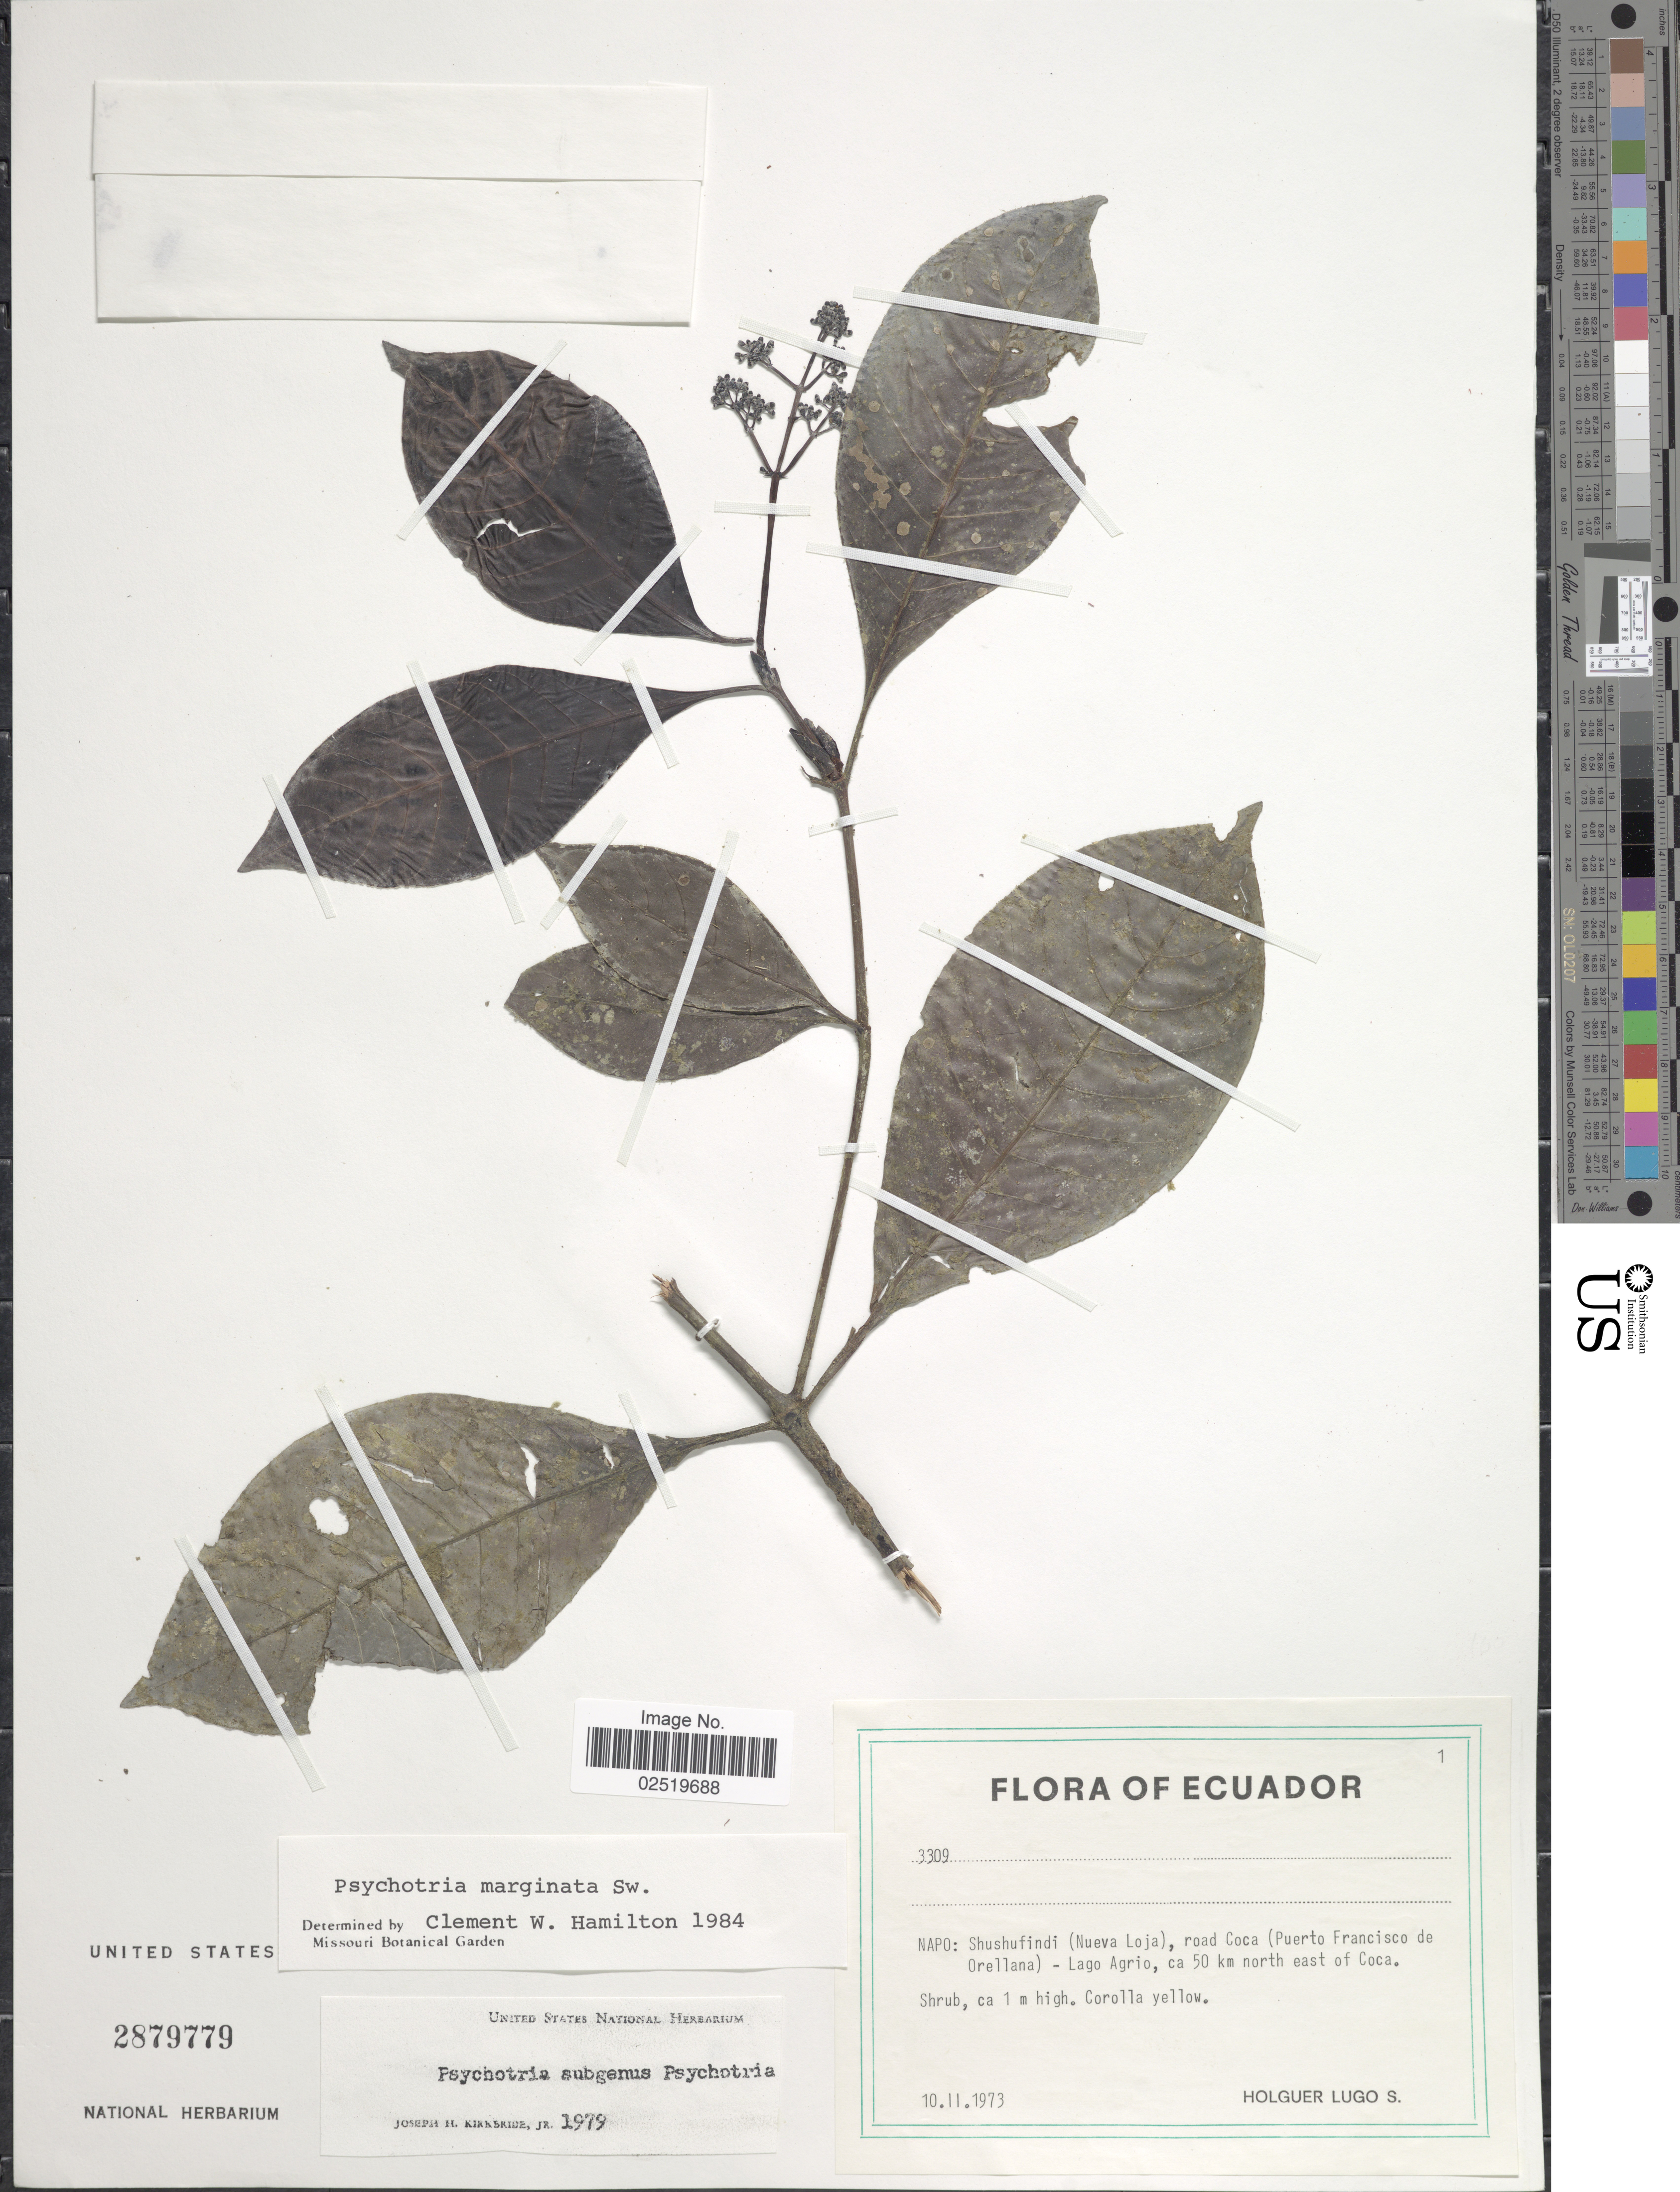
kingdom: Plantae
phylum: Tracheophyta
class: Magnoliopsida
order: Gentianales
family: Rubiaceae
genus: Psychotria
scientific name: Psychotria marginata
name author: Sw.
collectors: H. Lugo S.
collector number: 3309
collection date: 1973-02-10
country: Ecuador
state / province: Napo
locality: Shushufindi (Nueva Loja), road Coca (Puerto Francisco de Orellana)-Lago Agrio, ca 50 km north east of Coca.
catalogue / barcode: US 2879779